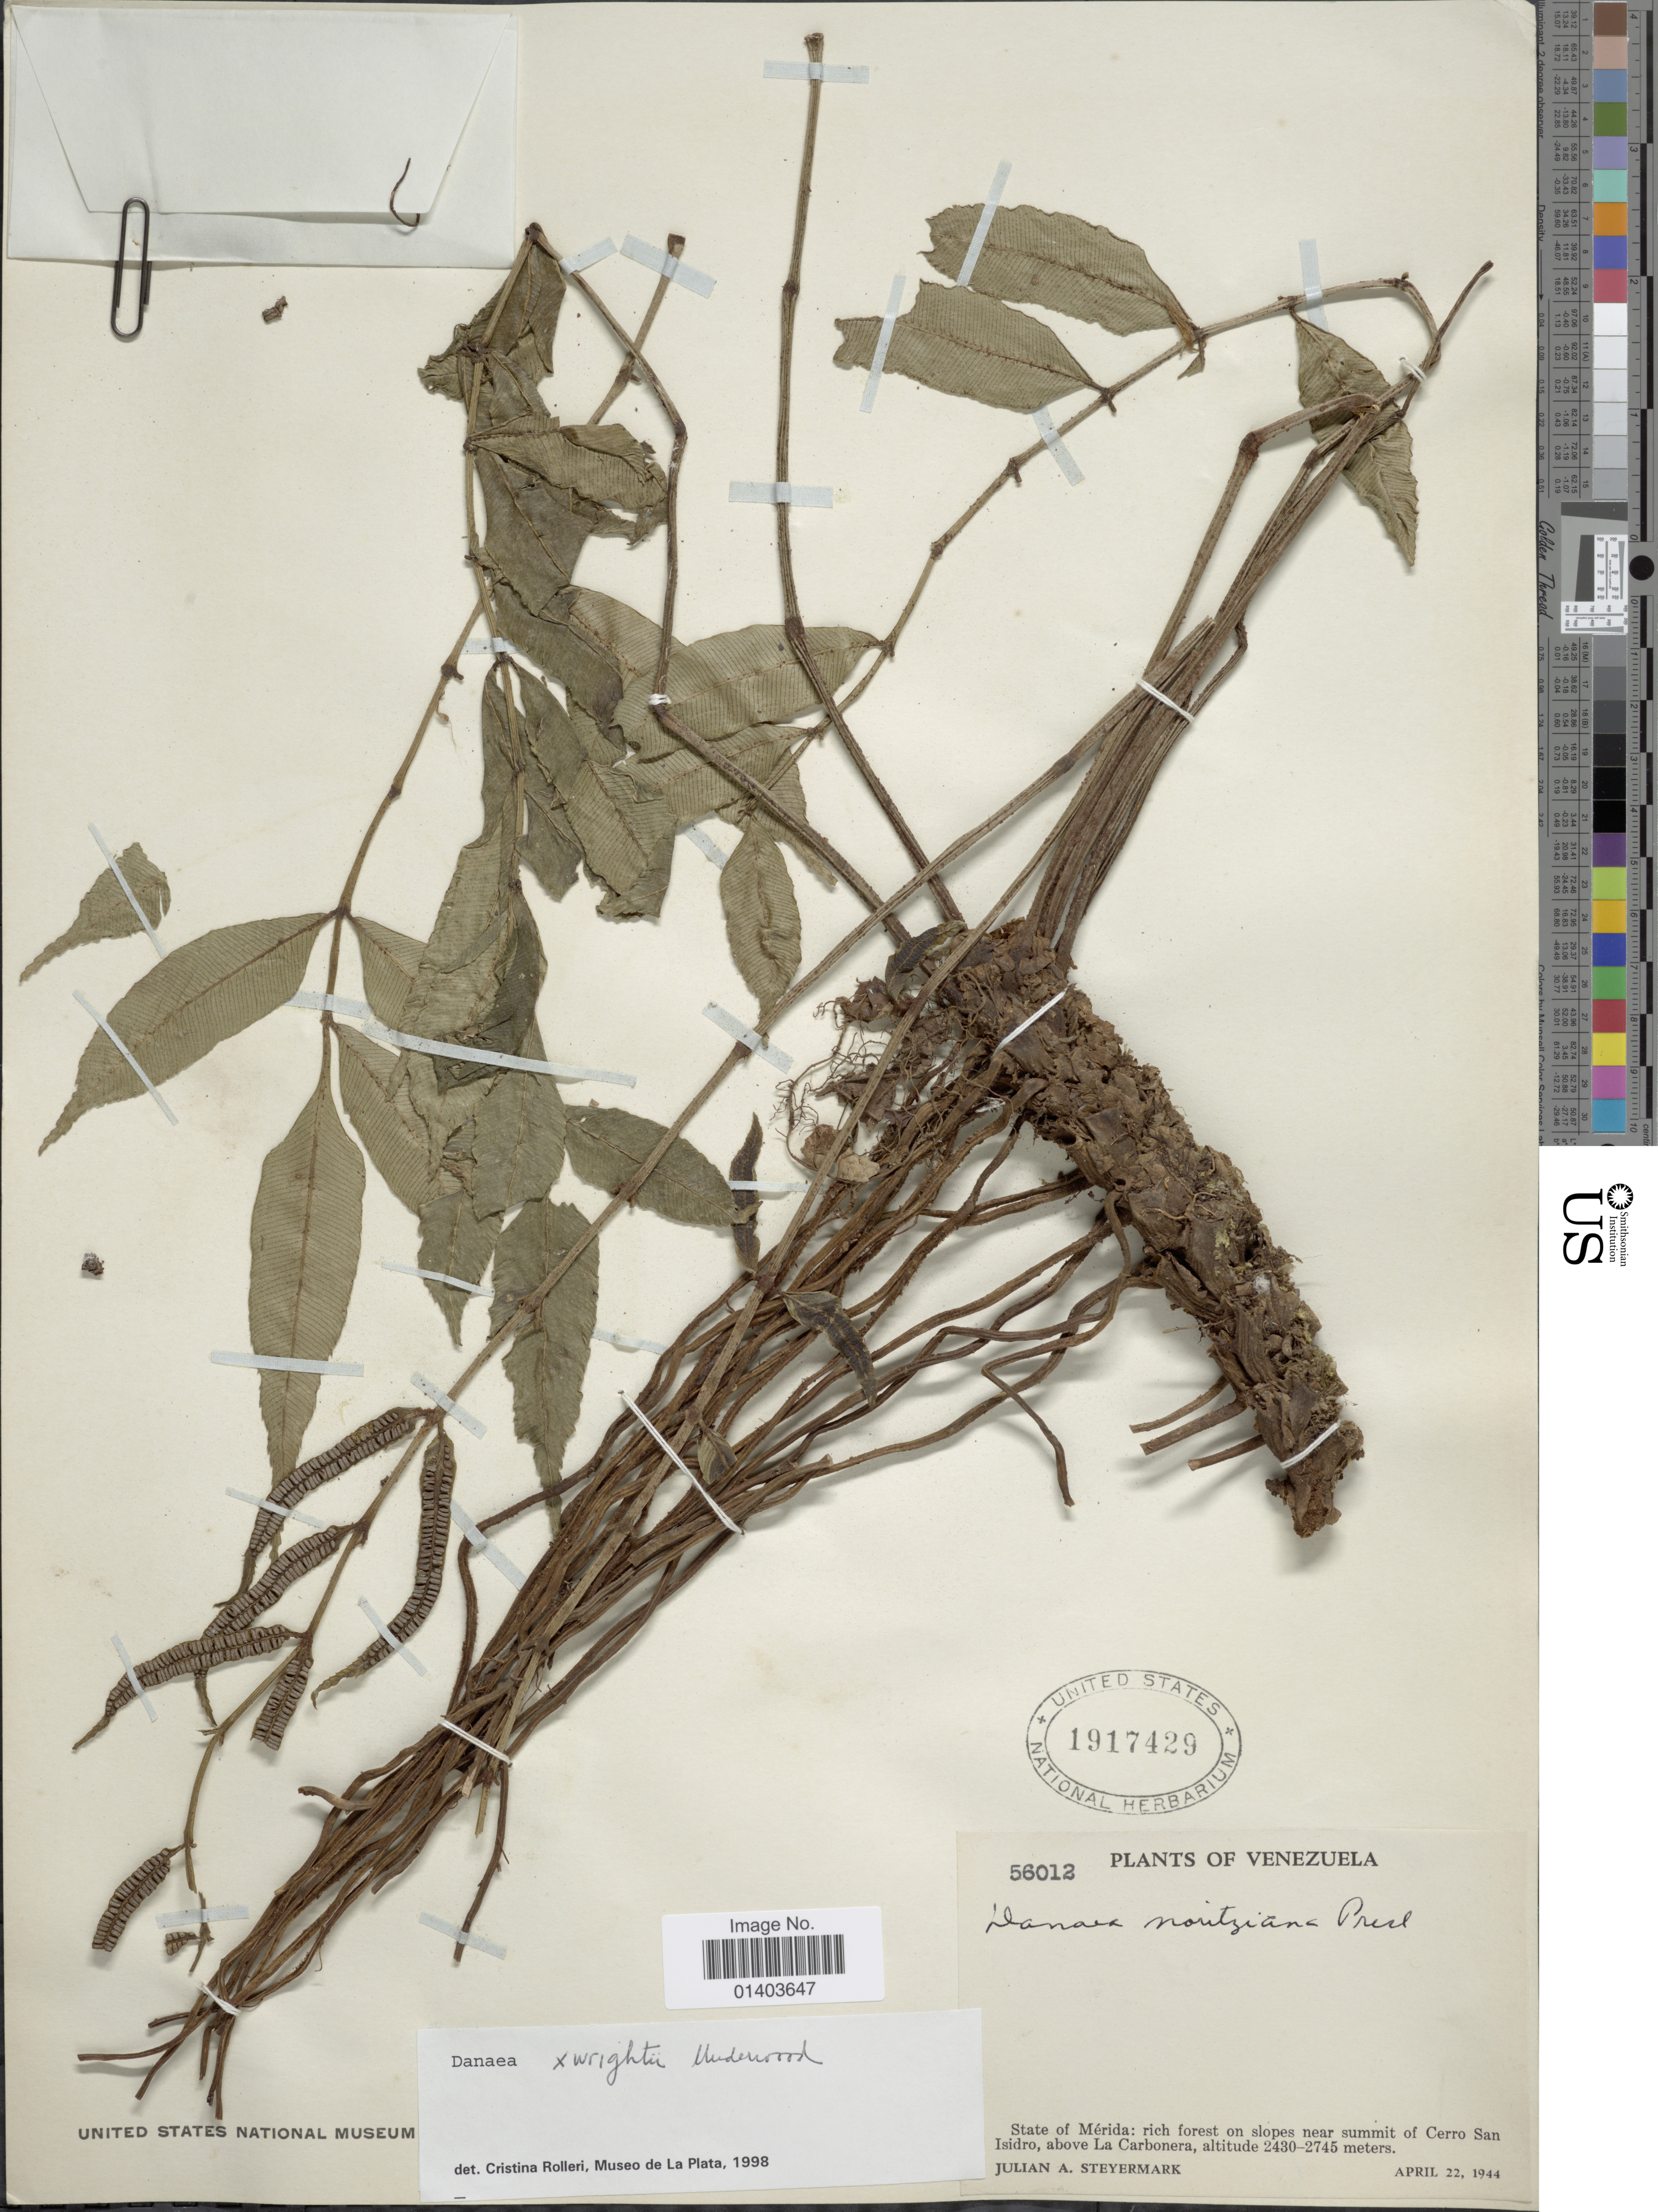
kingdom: Plantae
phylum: Tracheophyta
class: Polypodiopsida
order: Marattiales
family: Marattiaceae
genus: Danaea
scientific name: Danaea x wrightii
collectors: J. Steyermark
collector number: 56012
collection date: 1944-04-22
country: Venezuela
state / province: Mérida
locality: State of Mérida: rich forest on slopes near summit of Cerro San Isidro, above La Carbonera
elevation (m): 2430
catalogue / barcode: US 1917429